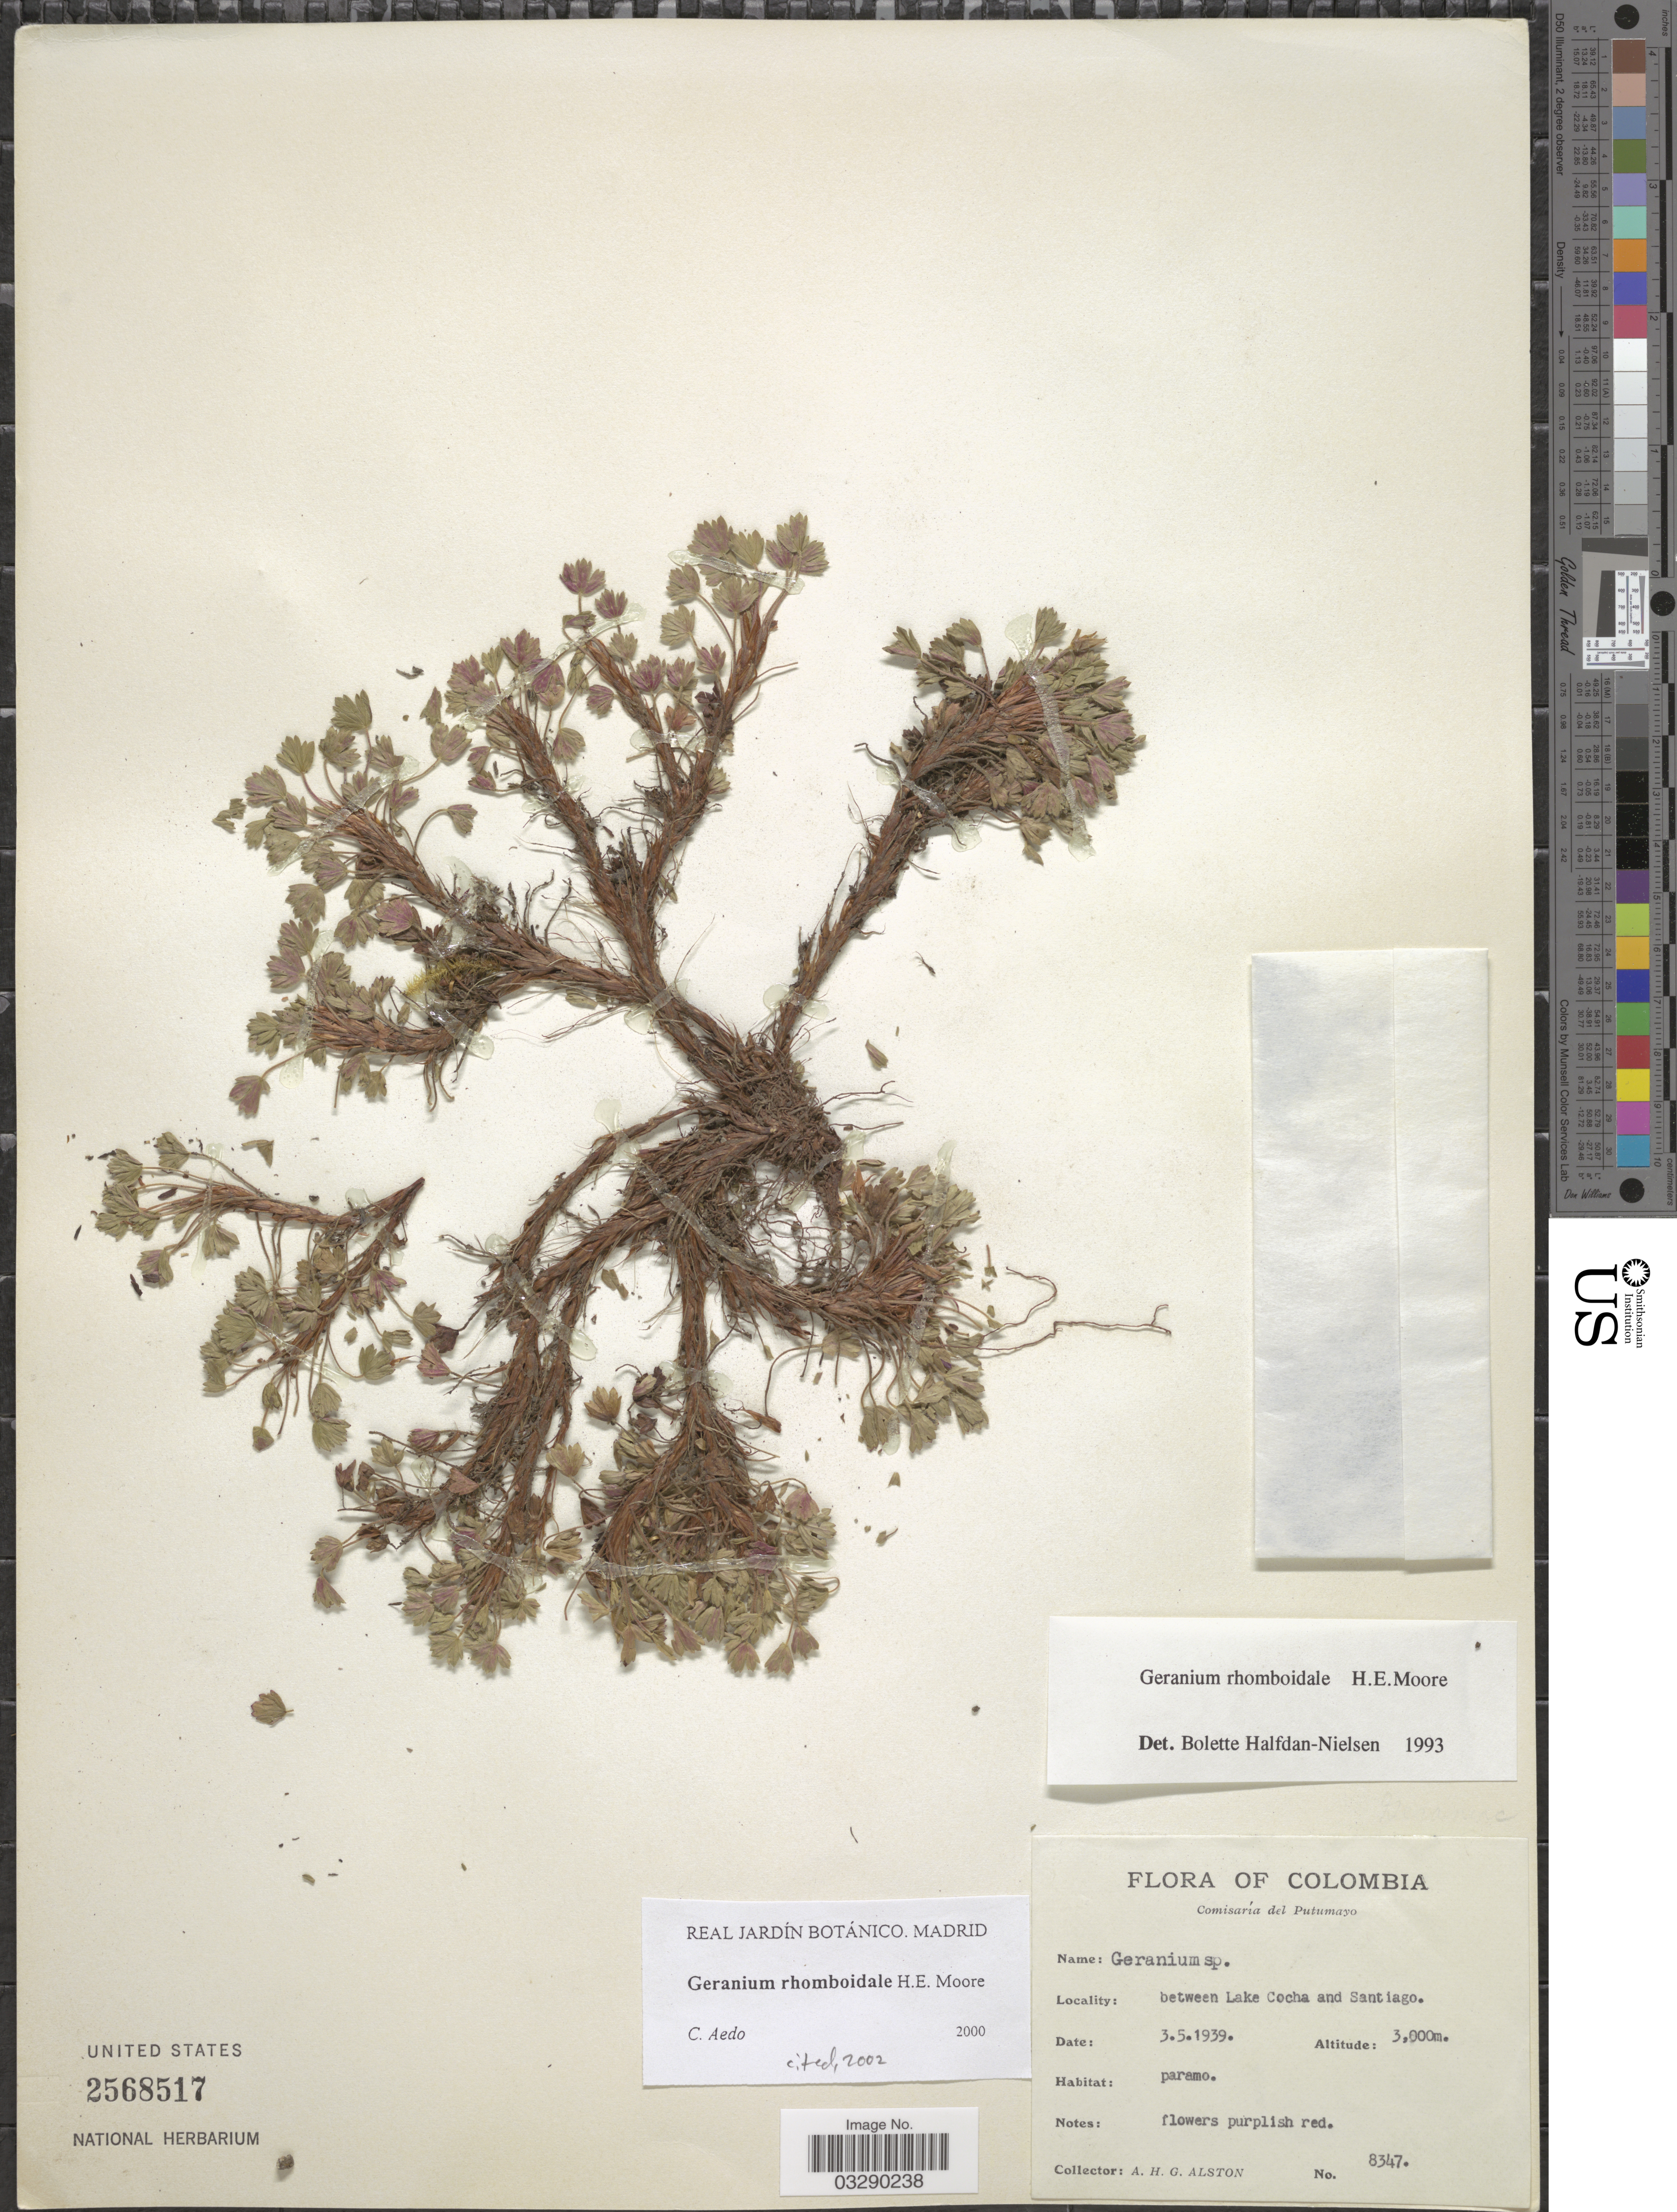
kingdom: Plantae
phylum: Tracheophyta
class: Magnoliopsida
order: Geraniales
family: Geraniaceae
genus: Geranium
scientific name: Geranium rhomboidale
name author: H.E. Moore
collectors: A. H. Alston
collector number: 8347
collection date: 1939-05-03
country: Colombia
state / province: Putumayo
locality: Comisaría del Putumayo. Between Lake Cocha and Santiago.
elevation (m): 3000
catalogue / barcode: US 2568517